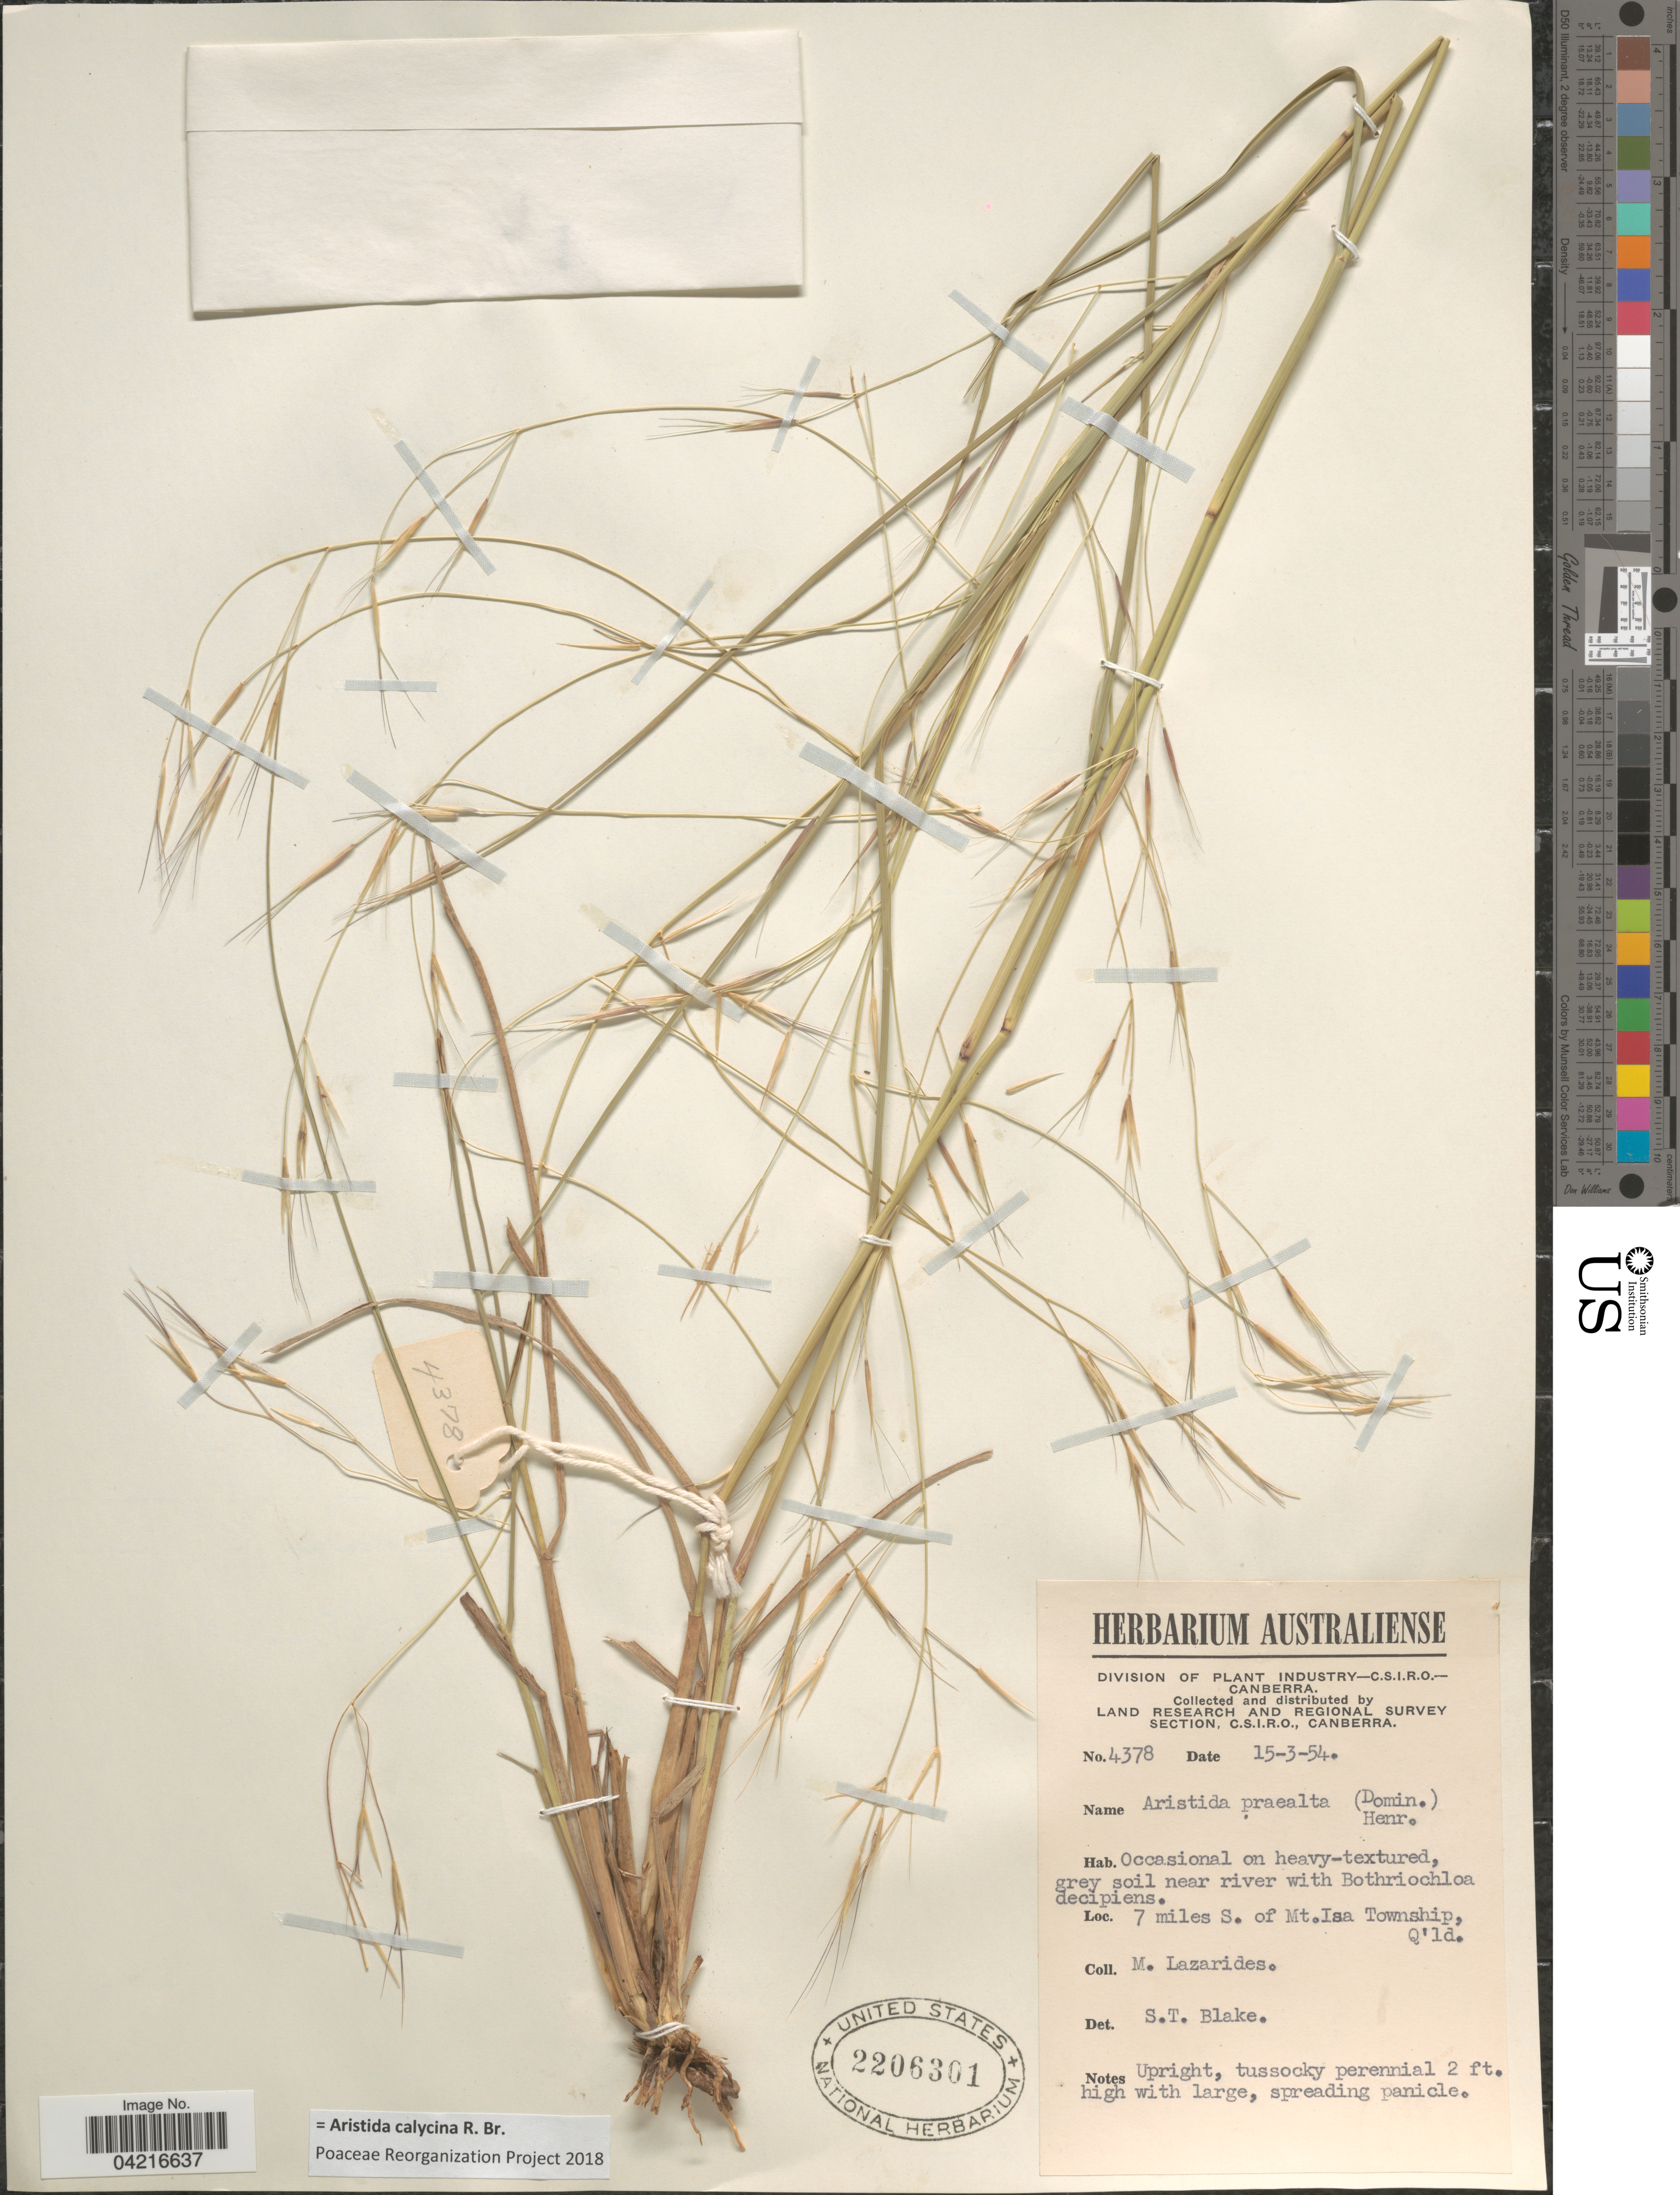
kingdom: Plantae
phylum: Tracheophyta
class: Liliopsida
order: Poales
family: Poaceae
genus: Aristida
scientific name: Aristida calycina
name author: R. Br.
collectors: M. Lazarides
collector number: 4378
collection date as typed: Transcribed d/m/y: 15/3/54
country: Australia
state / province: Queensland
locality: Land Research and Regional Survey Section, C.S.I.R.O. 7 miles S. of Mt. Isa Township, Q'ld.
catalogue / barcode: US 2206301